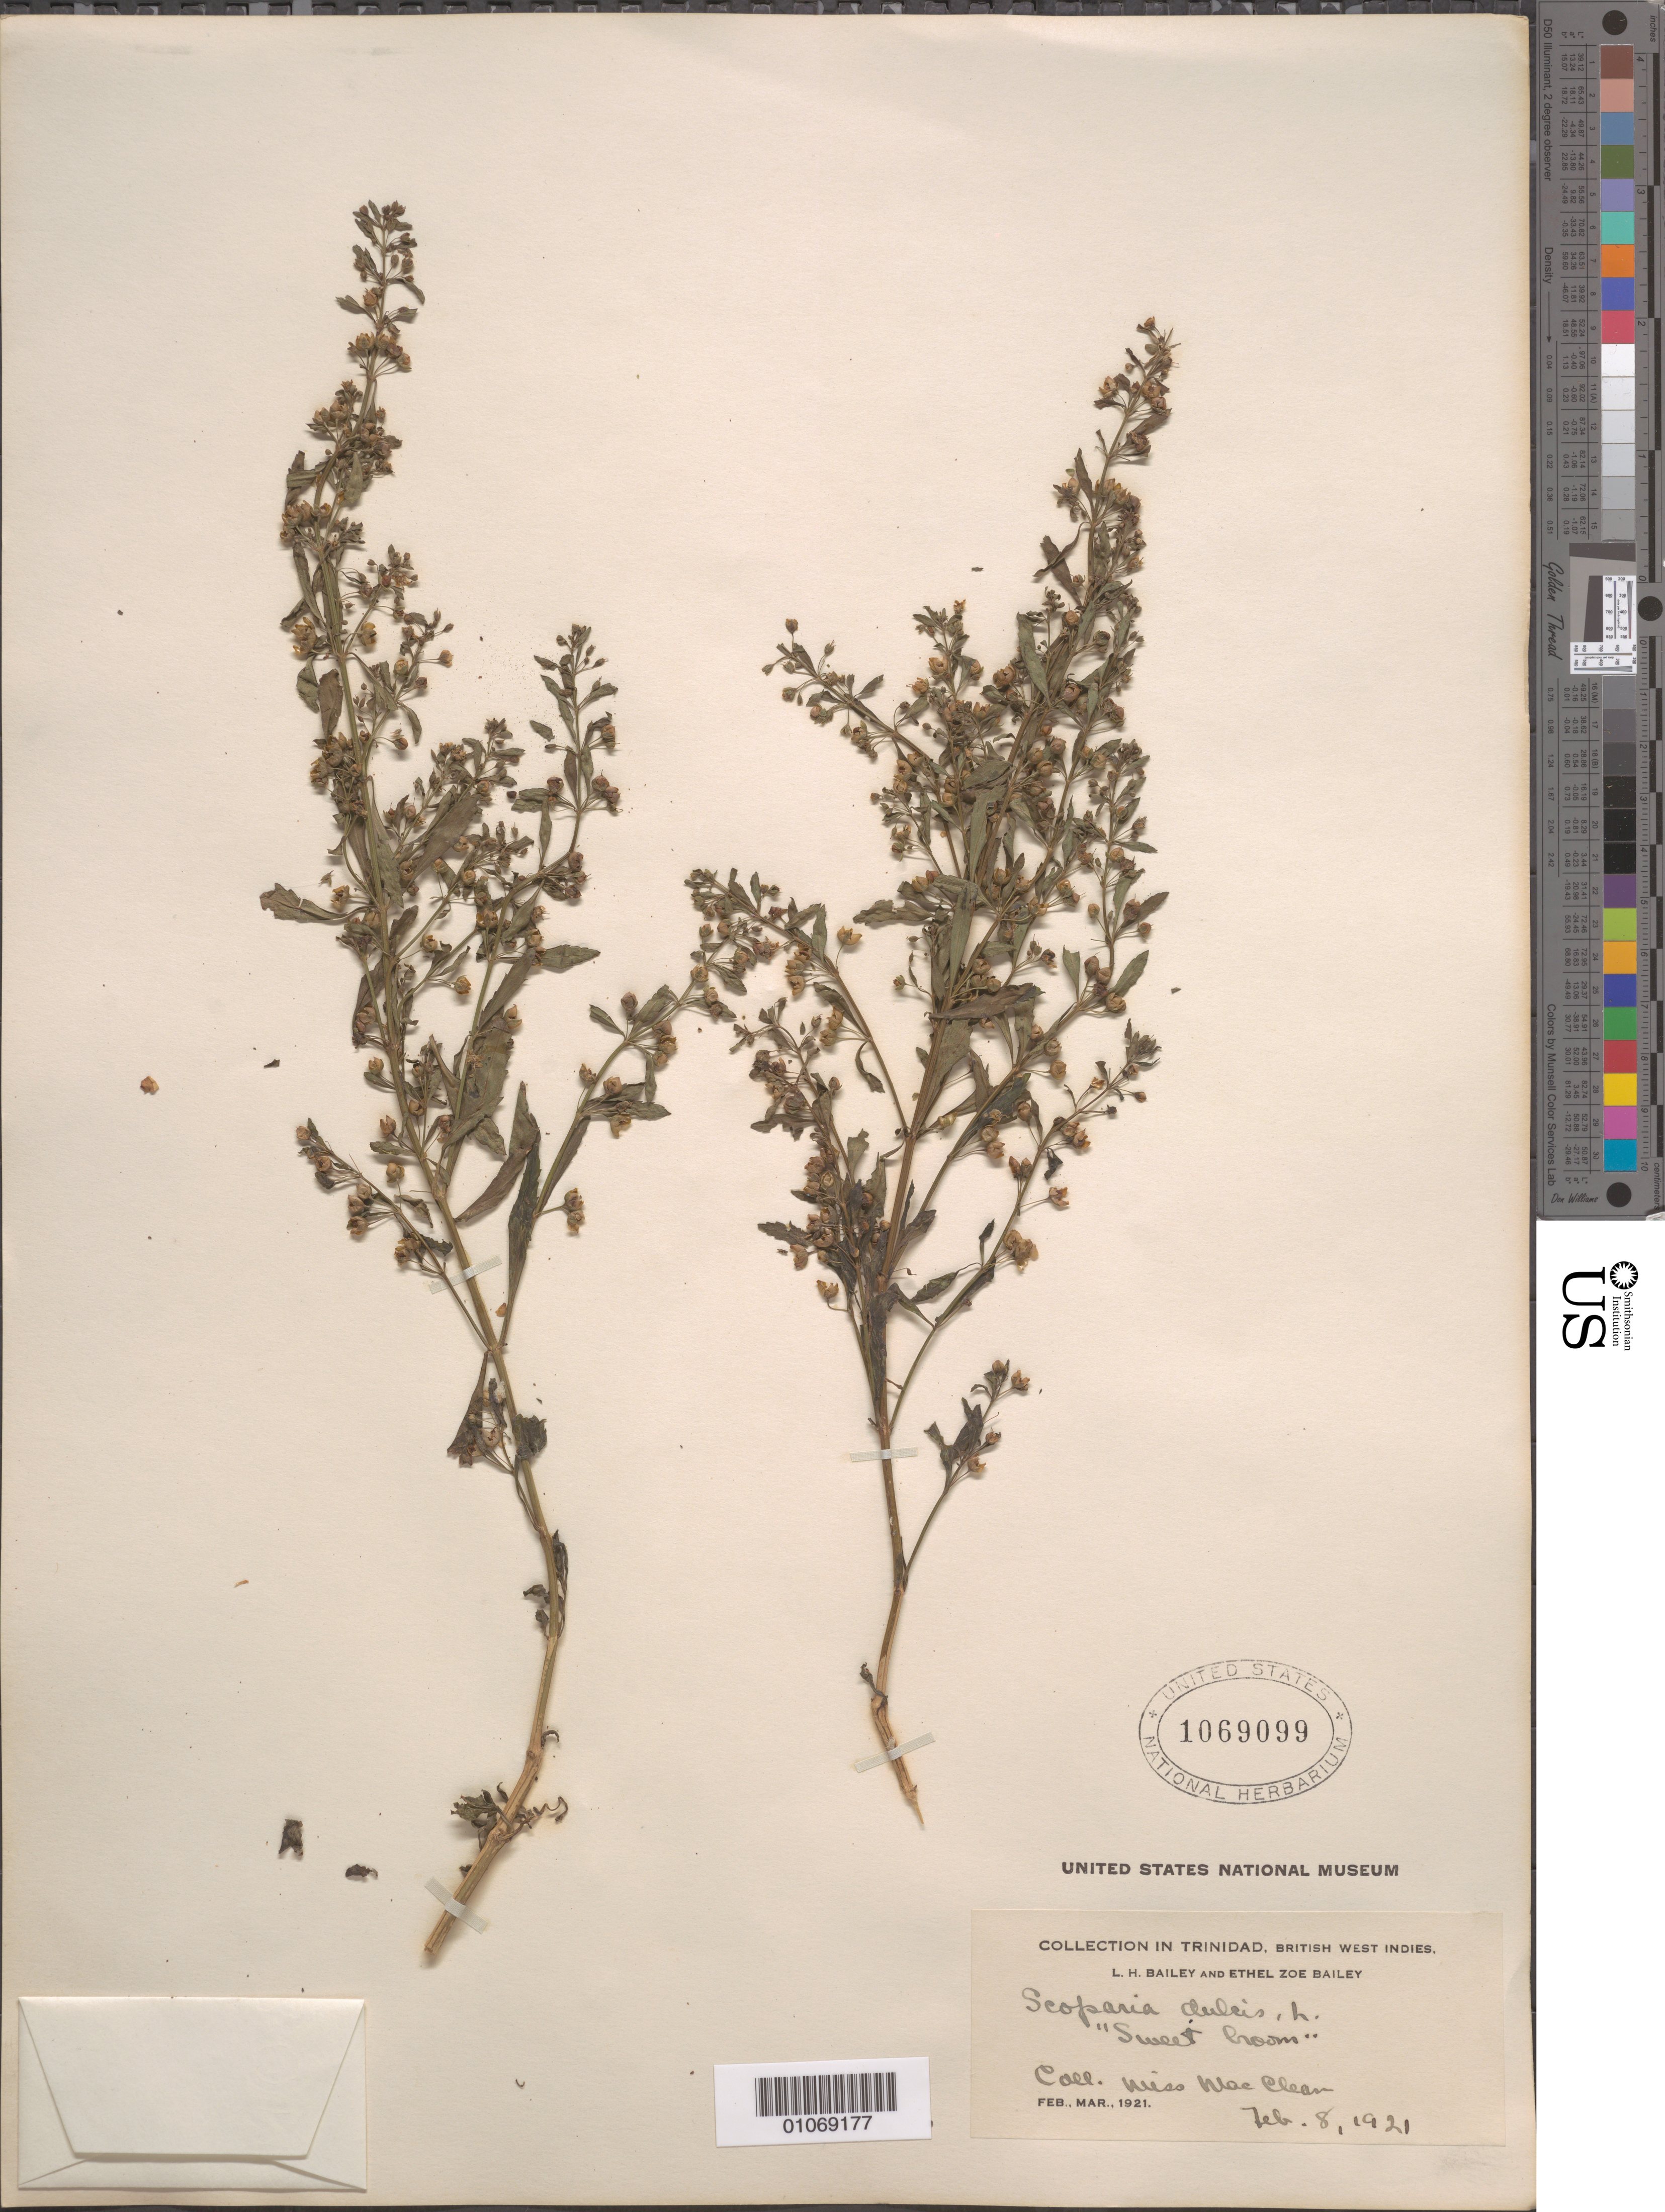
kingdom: Plantae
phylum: Tracheophyta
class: Magnoliopsida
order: Lamiales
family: Plantaginaceae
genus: Scoparia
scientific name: Scoparia dulcis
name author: L.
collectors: L. H. Bailey & E. Z. Bailey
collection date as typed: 08 Feb 1921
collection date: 1921-02-08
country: Trinidad and Tobago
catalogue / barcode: US 1069099